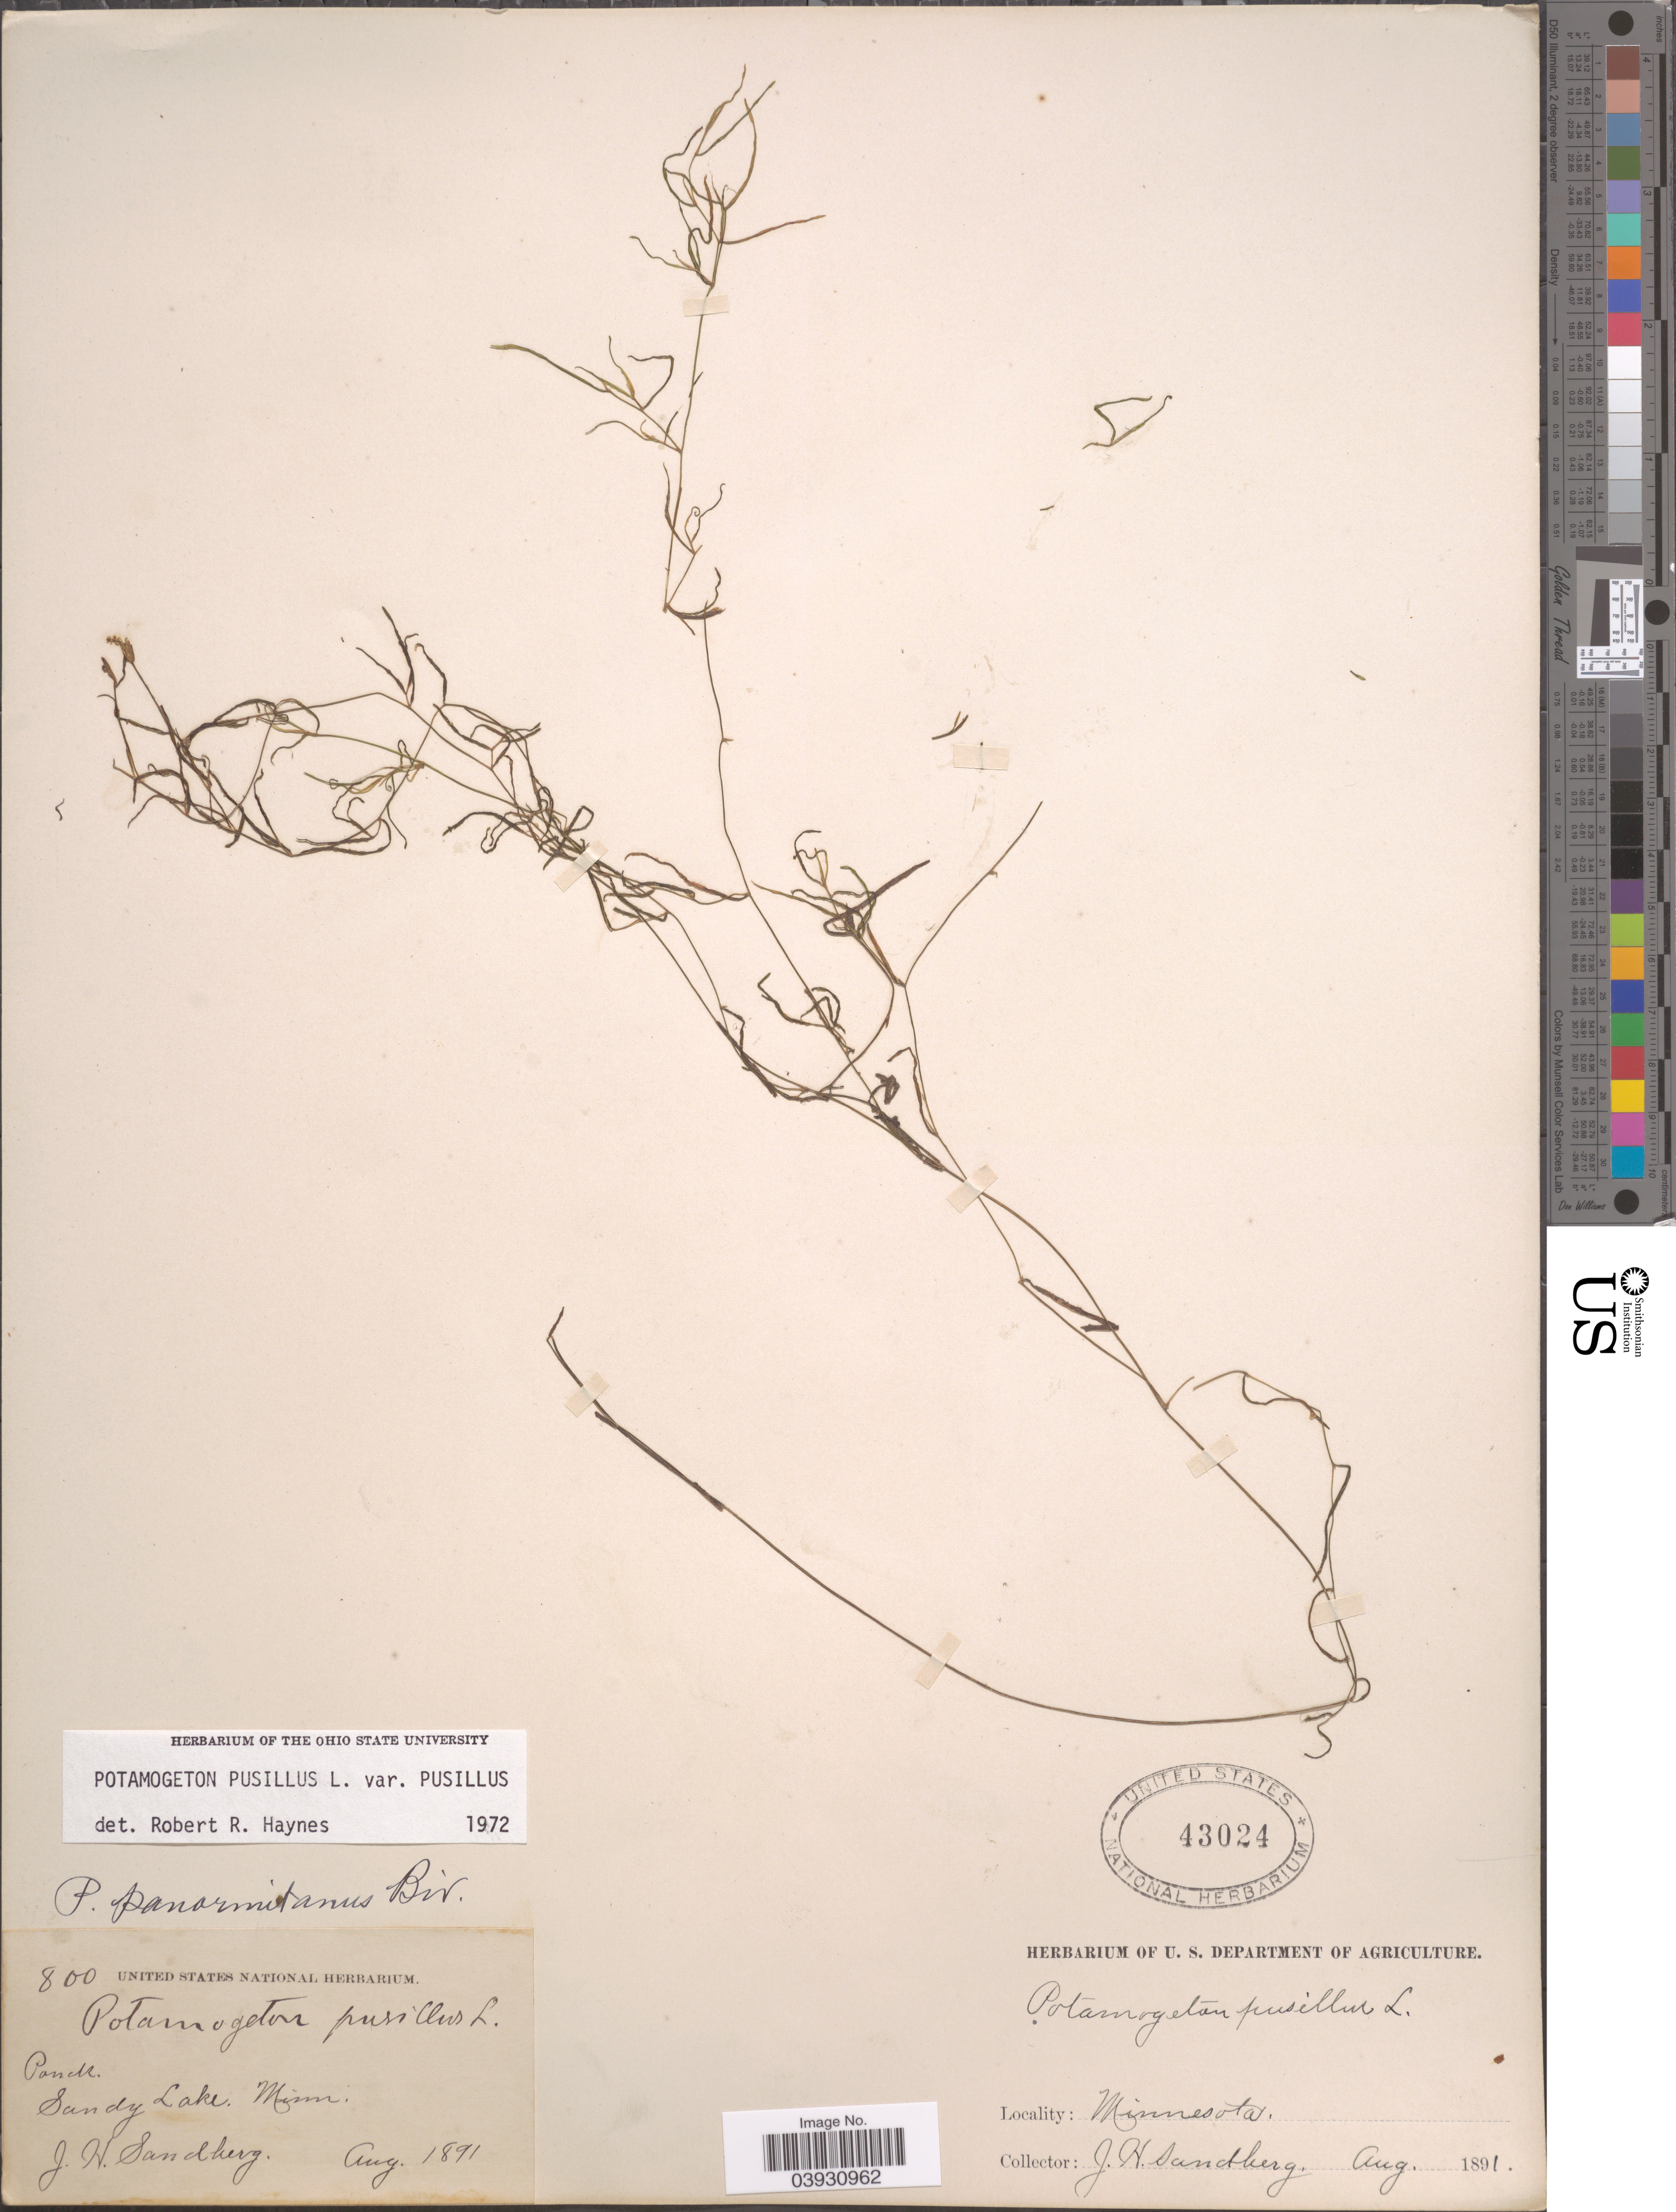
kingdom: Plantae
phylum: Tracheophyta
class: Liliopsida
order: Alismatales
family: Potamogetonaceae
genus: Potamogeton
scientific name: Potamogeton pusillus var. pusillus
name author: L.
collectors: J. H. Sandberg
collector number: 800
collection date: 1891-08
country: United States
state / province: Minnesota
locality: Sandy Lake.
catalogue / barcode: US 43024